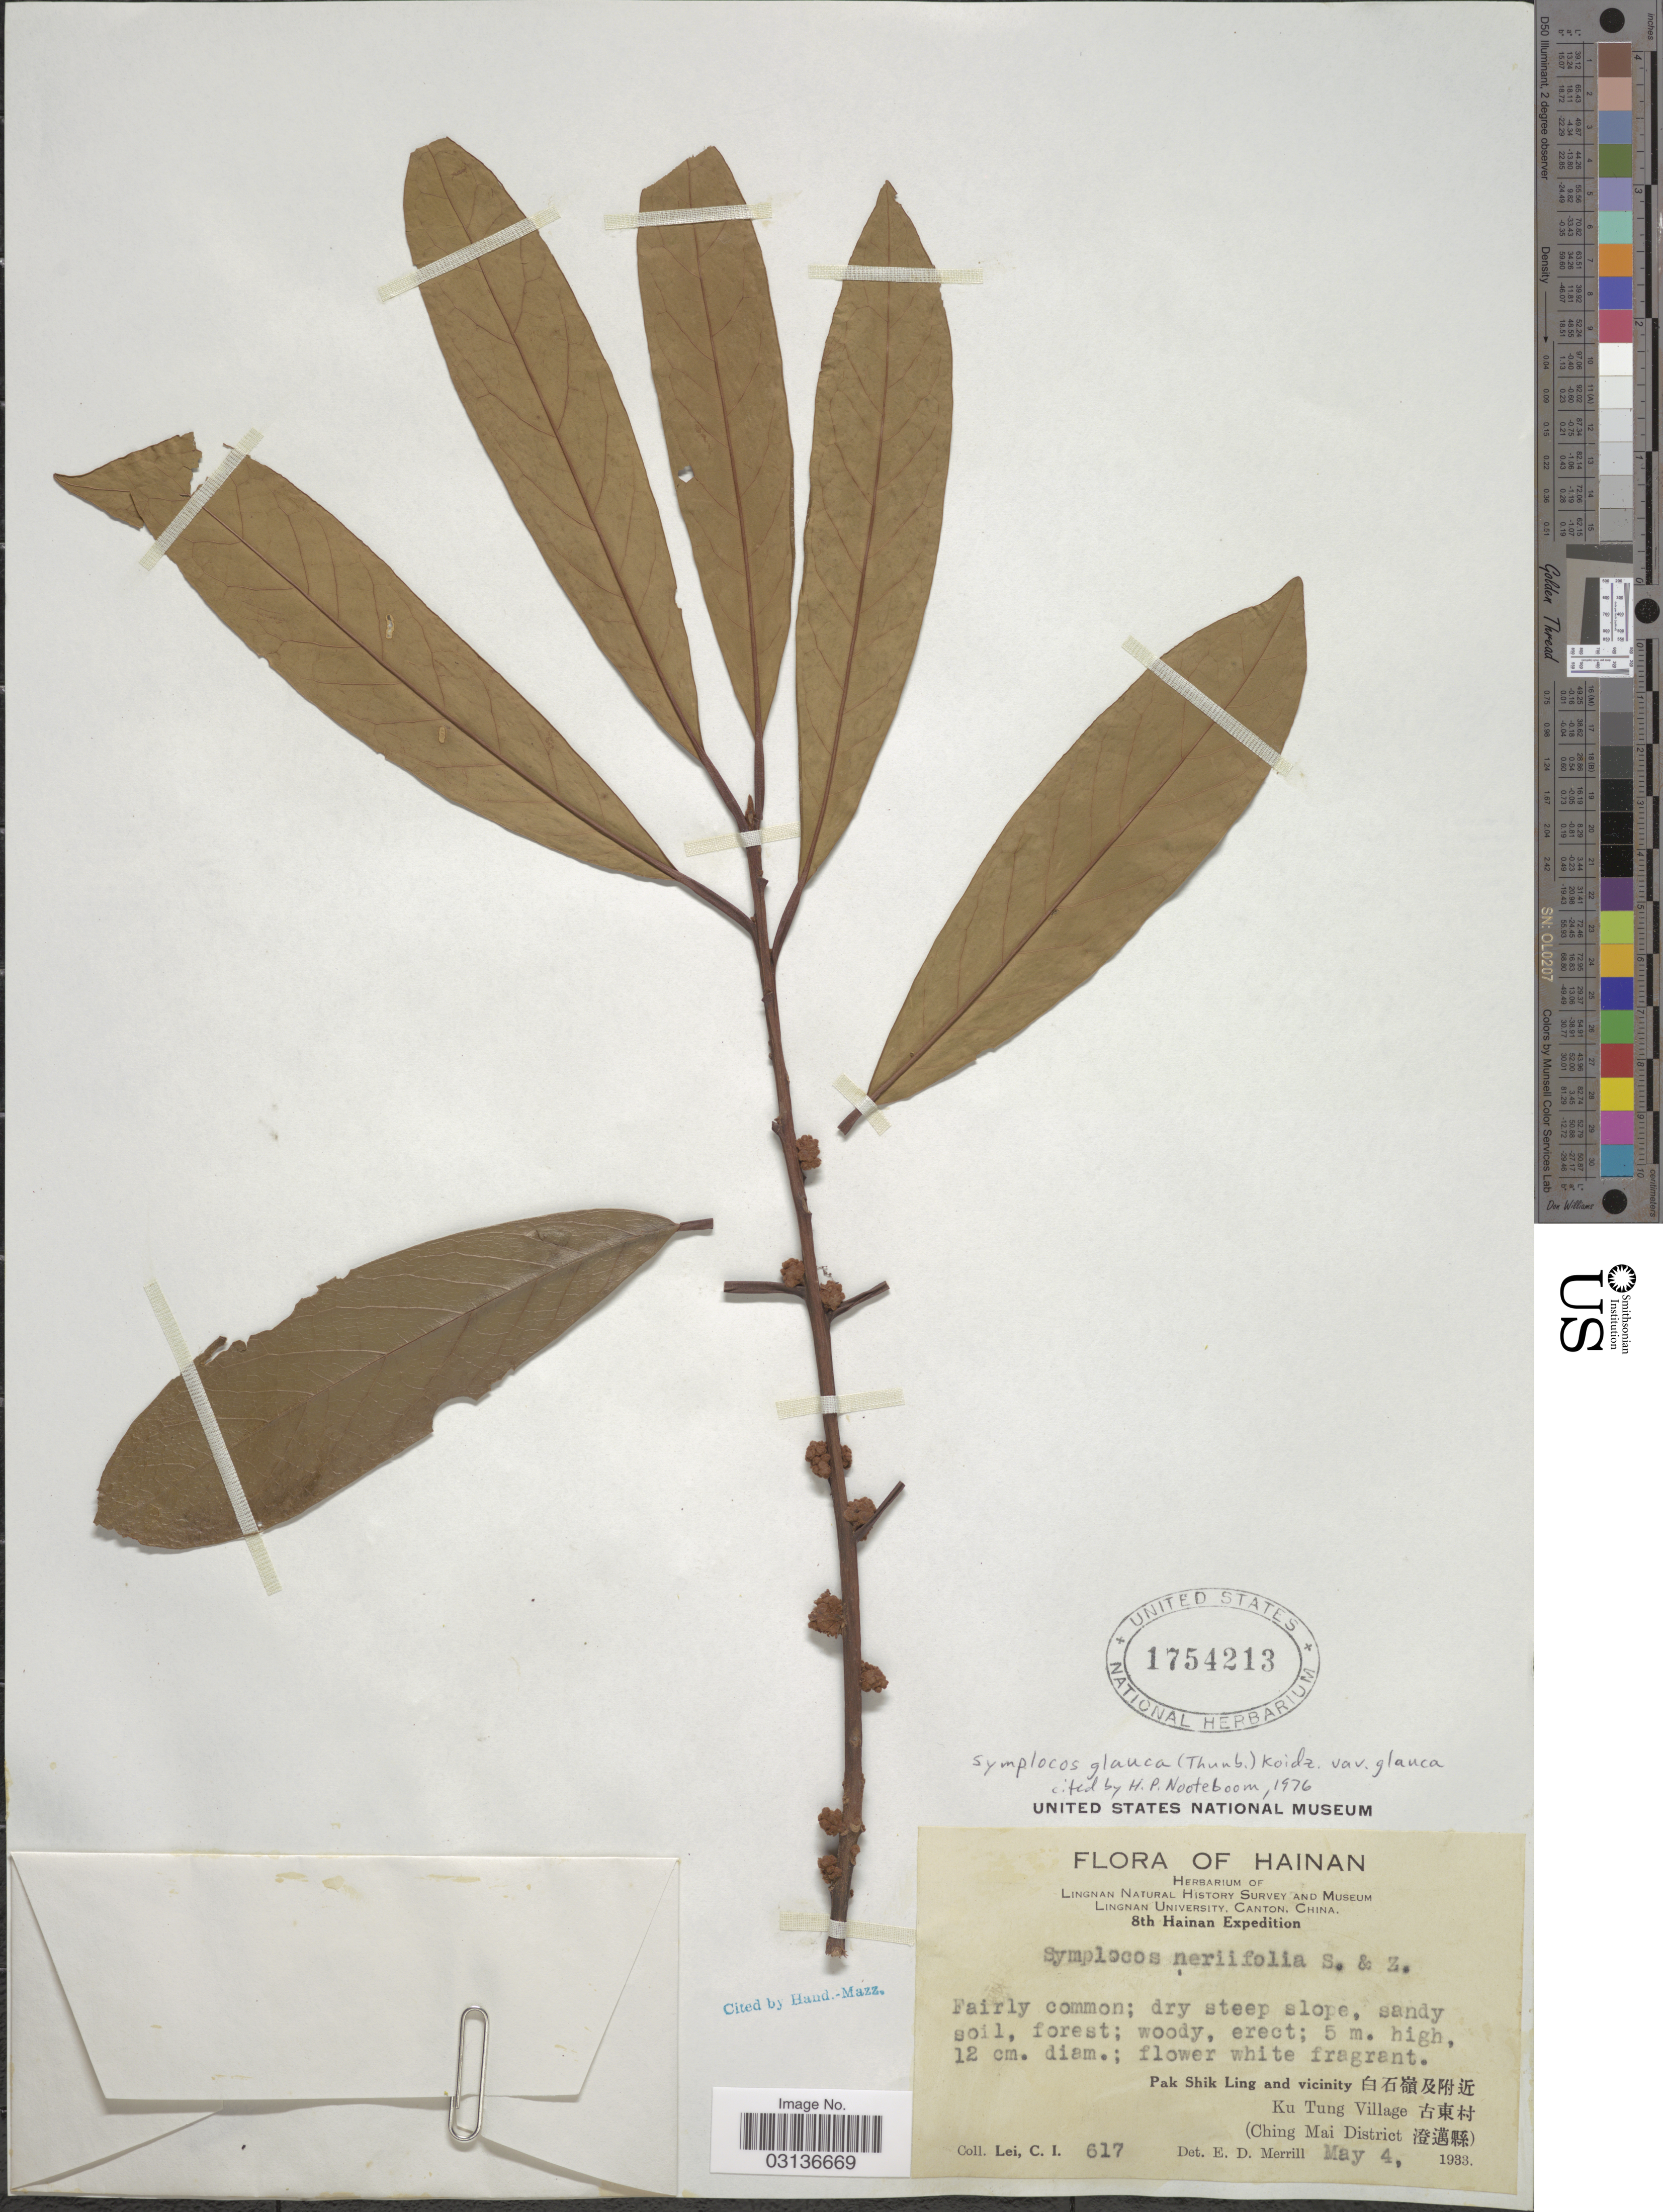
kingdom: Plantae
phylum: Tracheophyta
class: Magnoliopsida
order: Ericales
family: Symplocaceae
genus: Symplocos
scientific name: Symplocos glauca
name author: (Thunb.) Koidz.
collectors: C. I. Lei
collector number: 617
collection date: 1933-05-04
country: China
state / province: Hainan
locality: PakShikLing and Vicinity, Ku Tung Village, (Ching Mai District)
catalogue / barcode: US 1754213